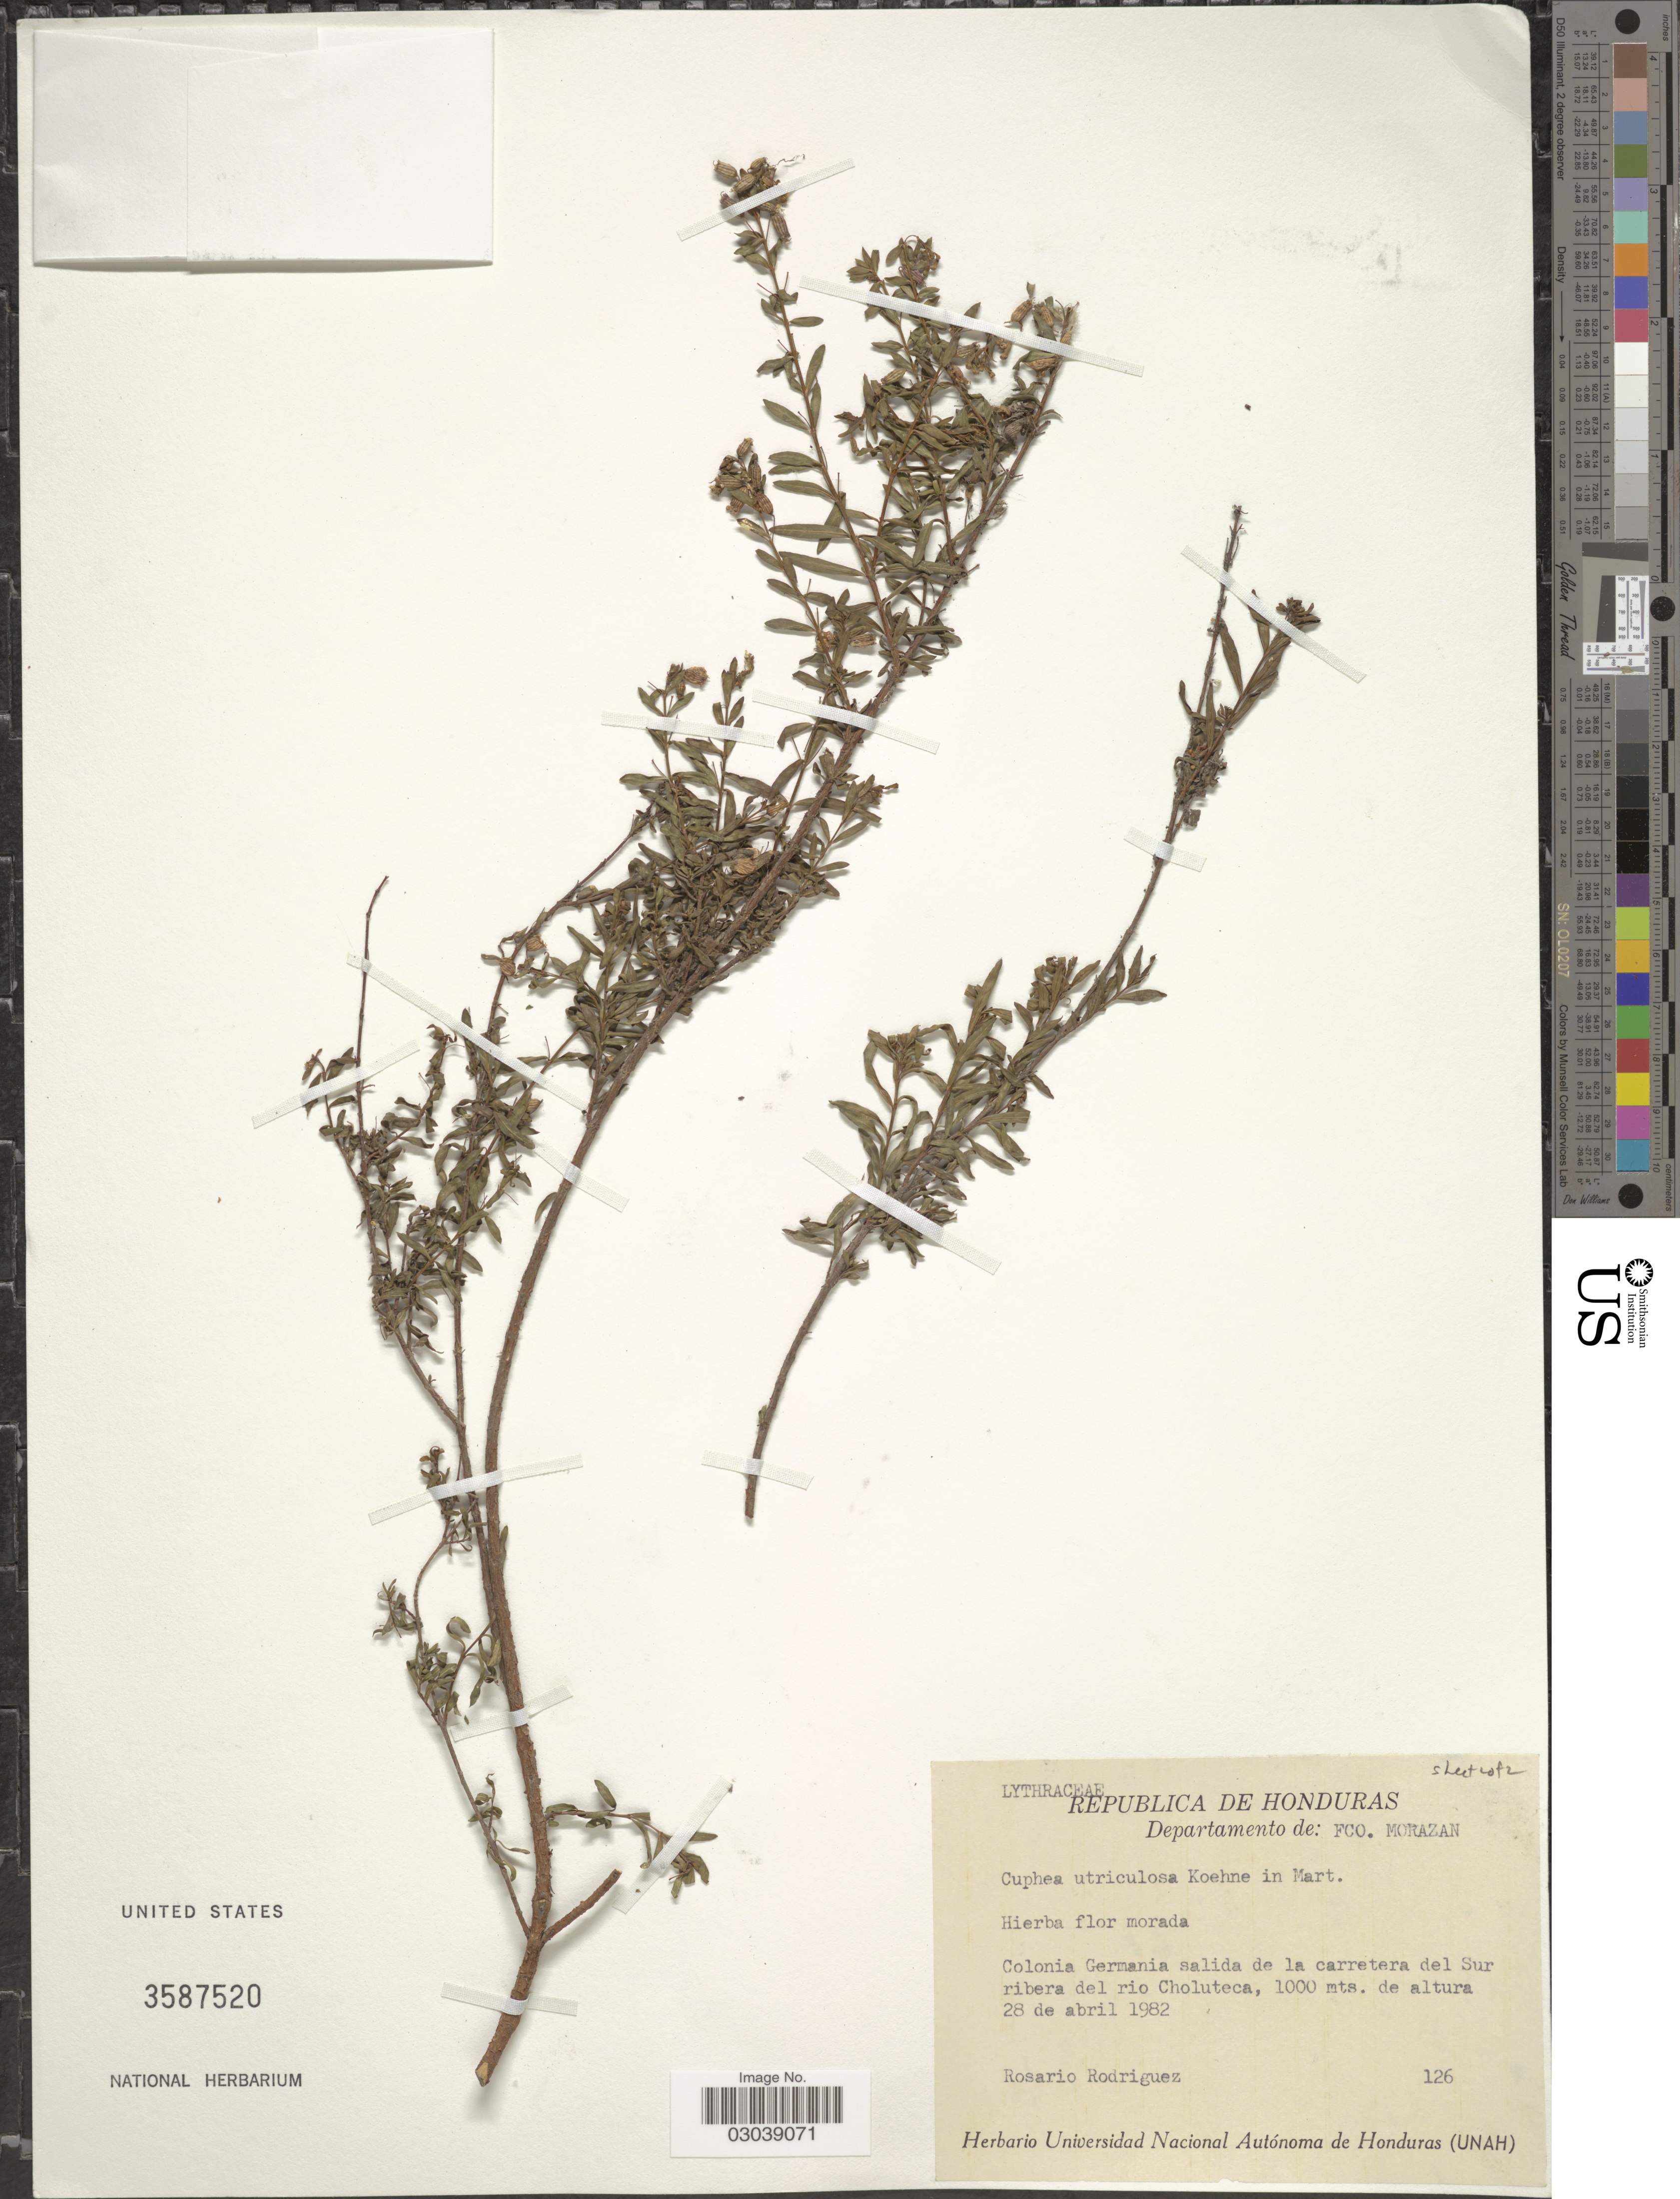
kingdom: Plantae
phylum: Tracheophyta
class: Magnoliopsida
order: Myrtales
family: Lythraceae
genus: Cuphea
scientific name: Cuphea utriculosa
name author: Koehne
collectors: R. Rodriguez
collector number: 126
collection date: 1982-04-28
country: Honduras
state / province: Fco. Morazán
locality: Departamento de: Fco. Morazan, Colonia Germania salida de la carretera del Sur ribera del rio Choluteca.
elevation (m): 1000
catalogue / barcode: US 3587520